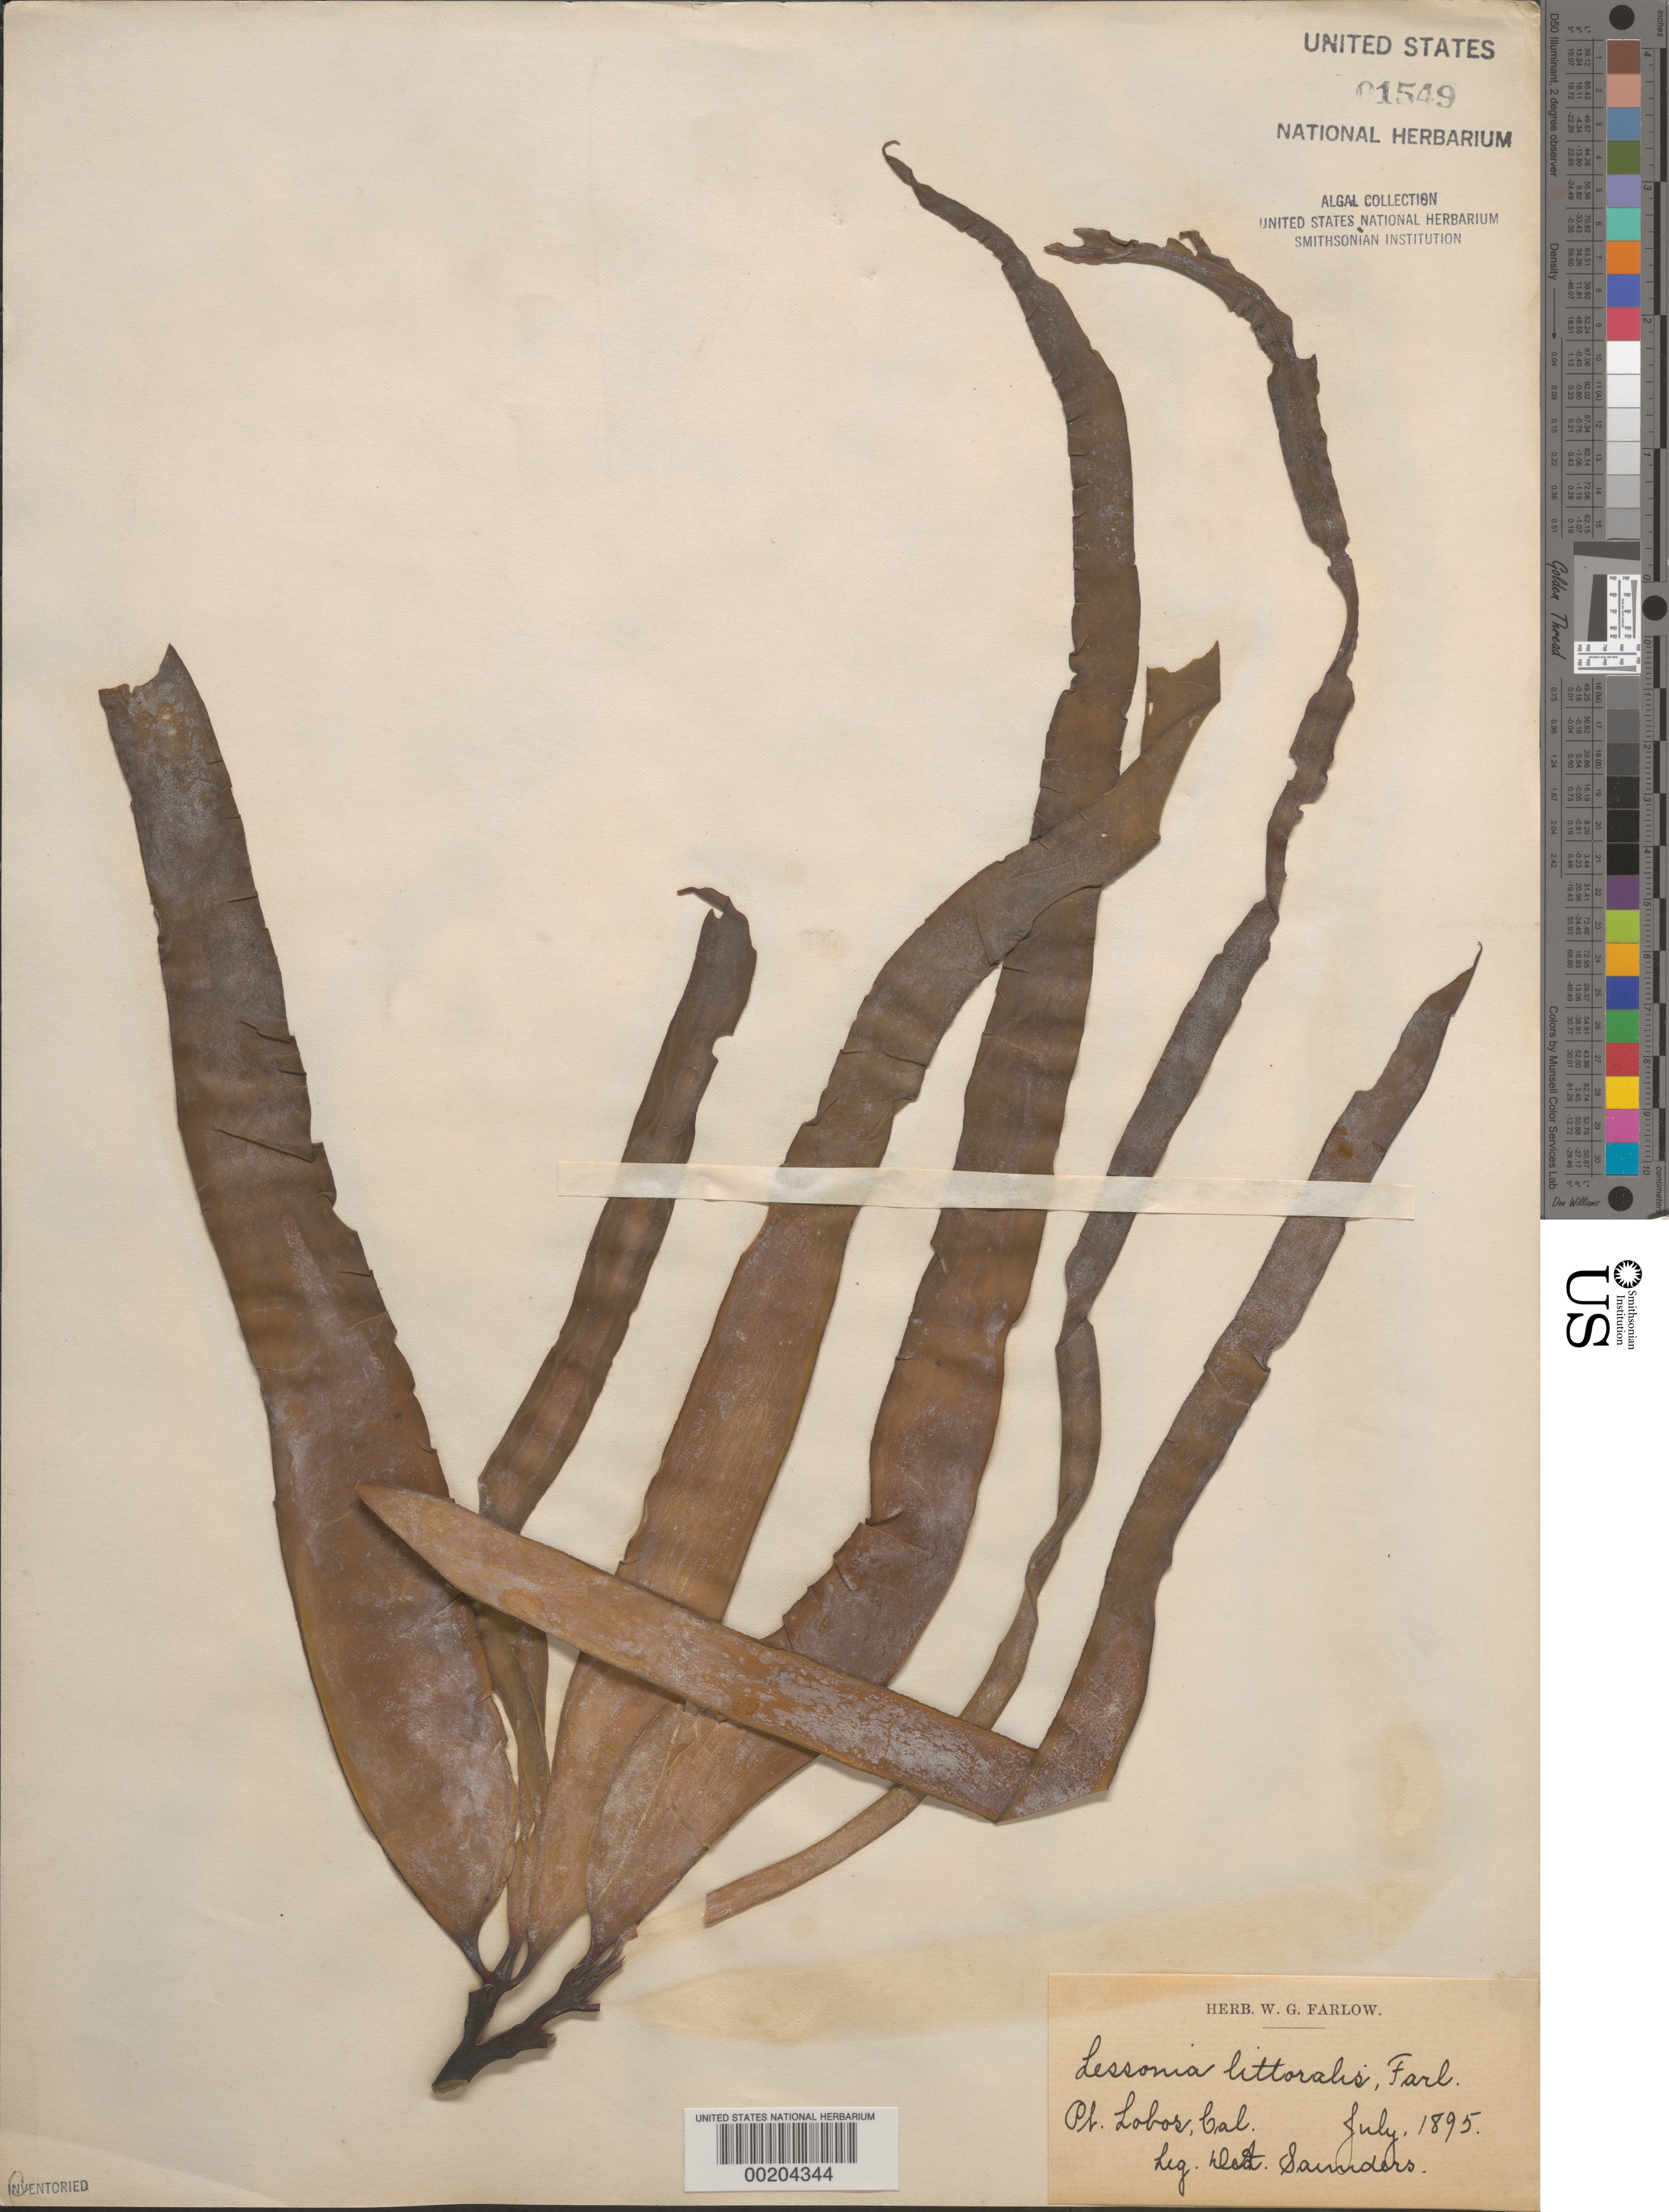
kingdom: Chromista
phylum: Ochrophyta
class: Phaeophyceae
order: Laminariales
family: Alariaceae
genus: Lessoniopsis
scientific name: Lessoniopsis littoralis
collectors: D. Saunders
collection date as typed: Jul 1895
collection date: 1895-07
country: United States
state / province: California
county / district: Monterey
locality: Point Lobos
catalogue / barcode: US 1549